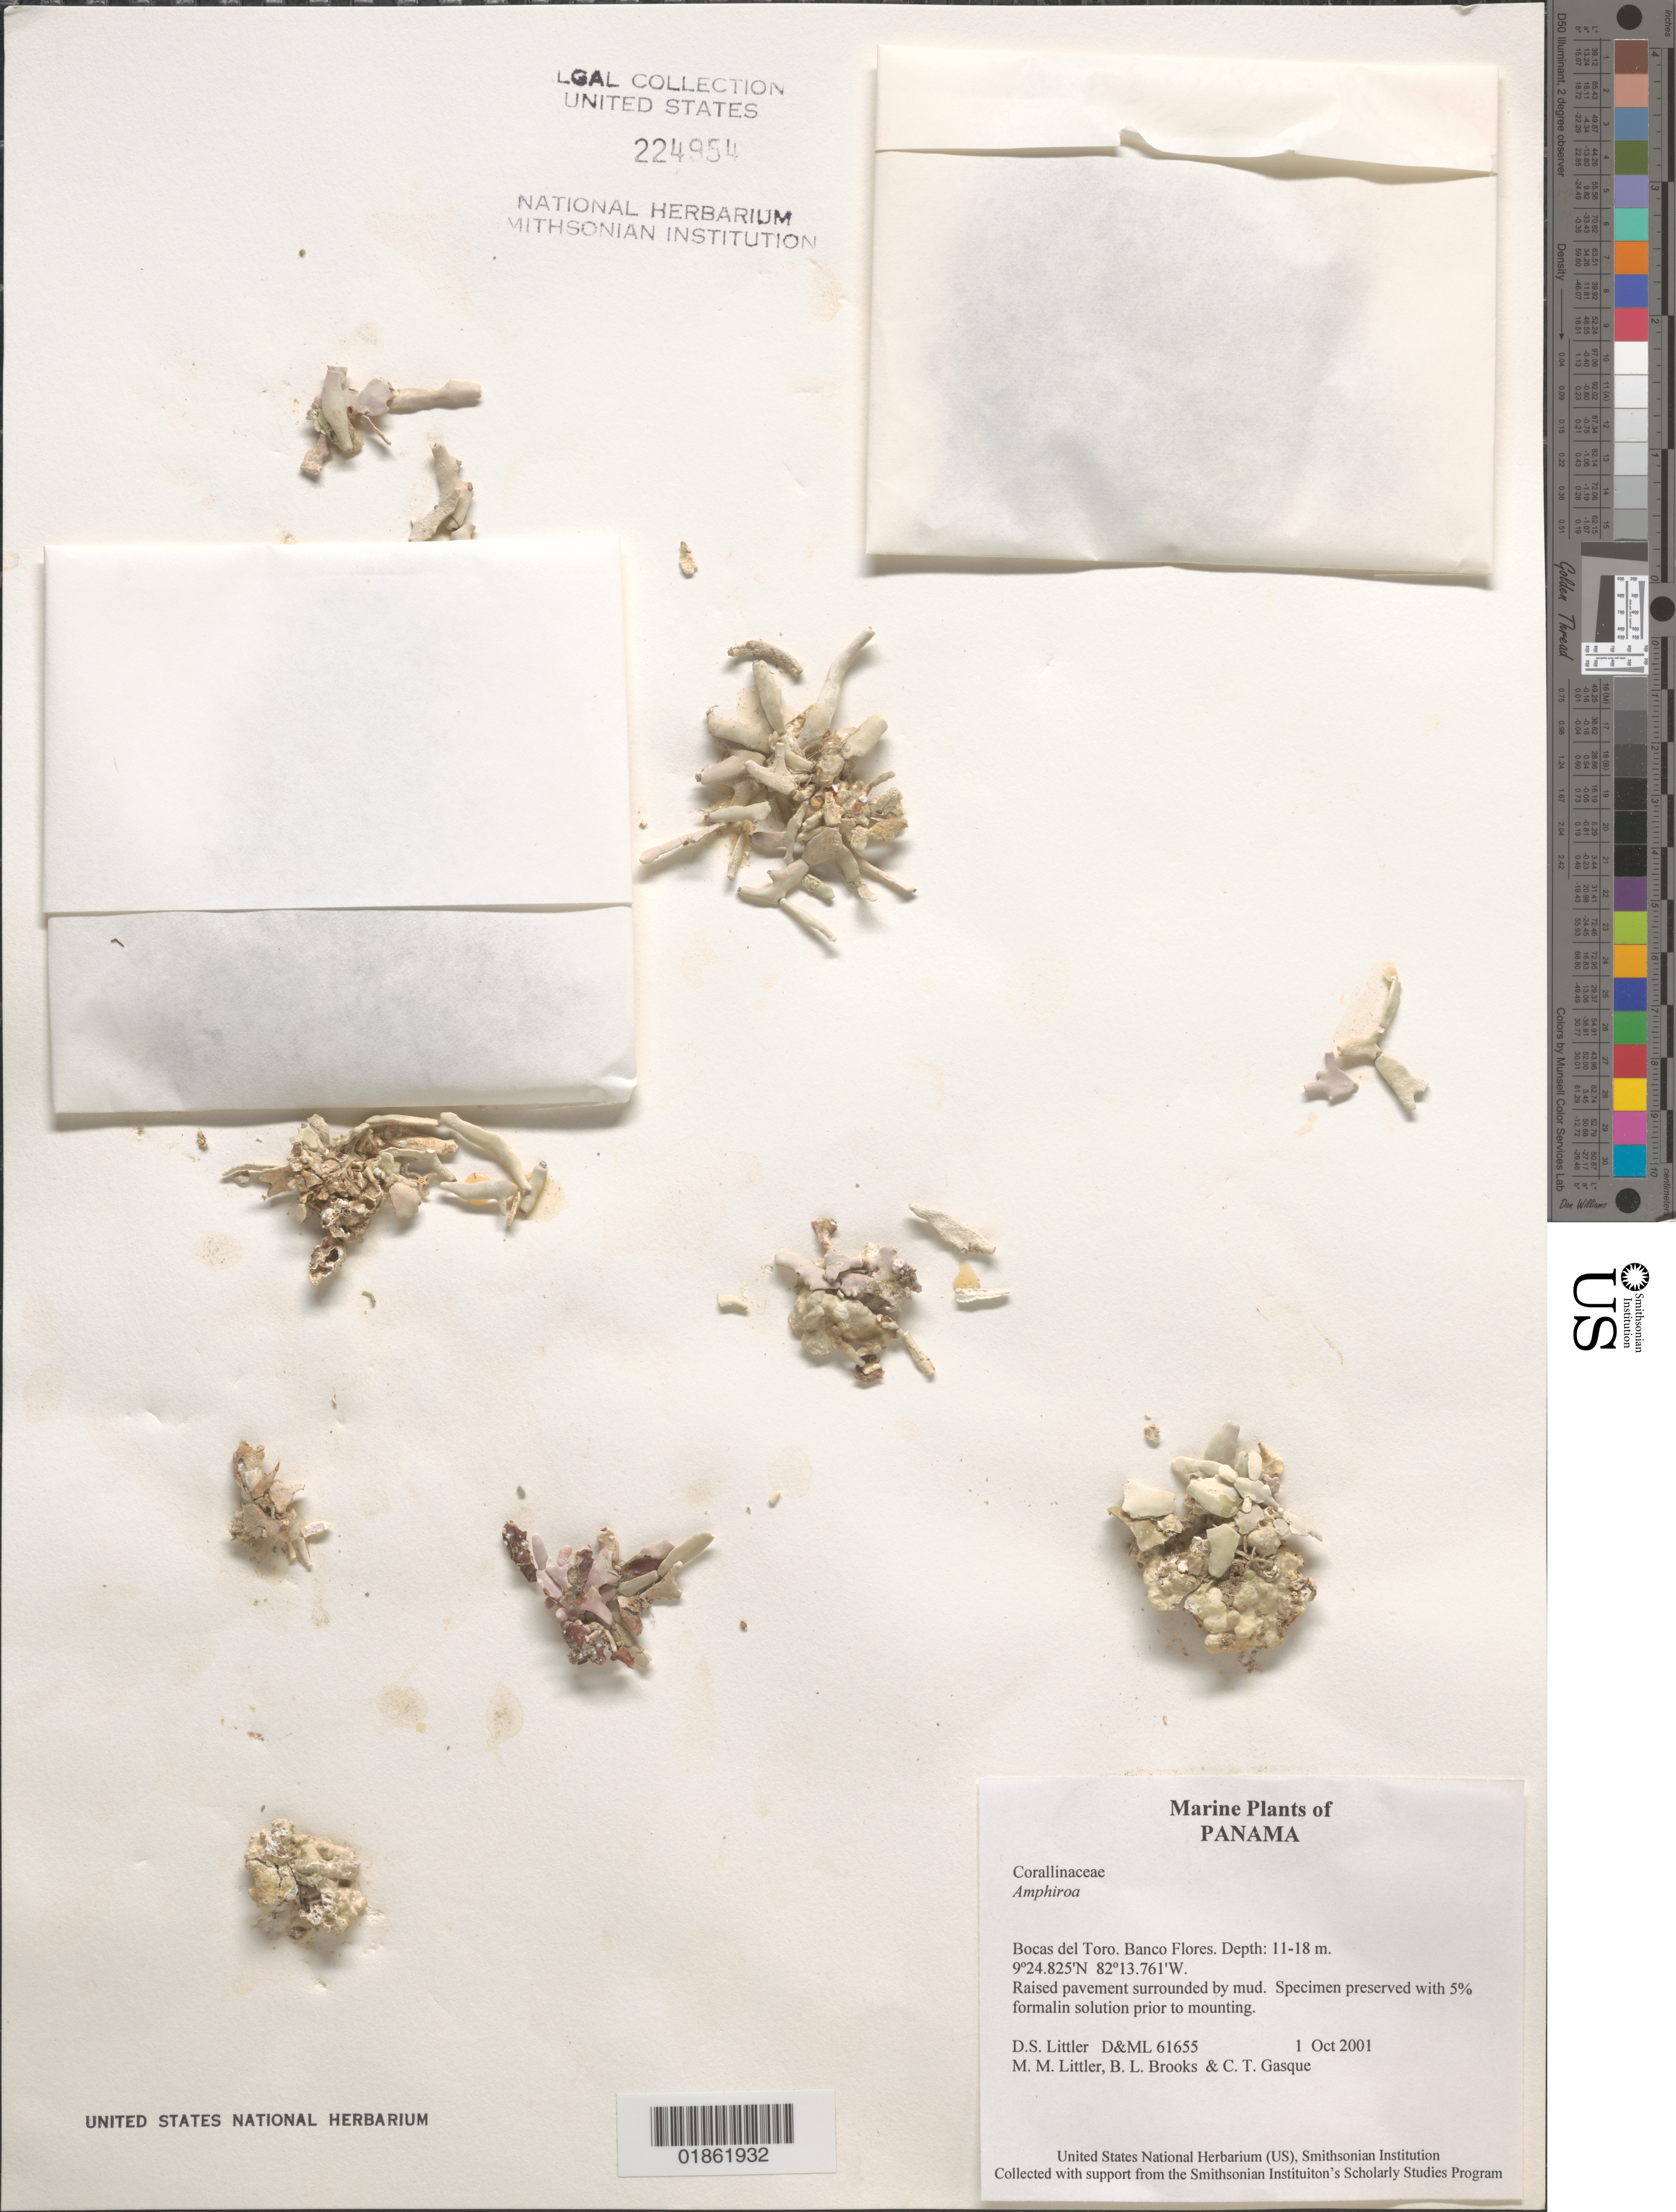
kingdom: Plantae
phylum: Rhodophyta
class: Florideophyceae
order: Corallinales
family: Lithophyllaceae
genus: Amphiroa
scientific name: Amphiroa sp.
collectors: D. S. Littler, M. M. Littler & C. Gasque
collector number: D&ML 61655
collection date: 2001-10-01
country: Panama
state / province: Bocas del Toro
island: Colón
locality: Isla Colón. Bocas del Toro. Banco Flores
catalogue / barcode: US 224954